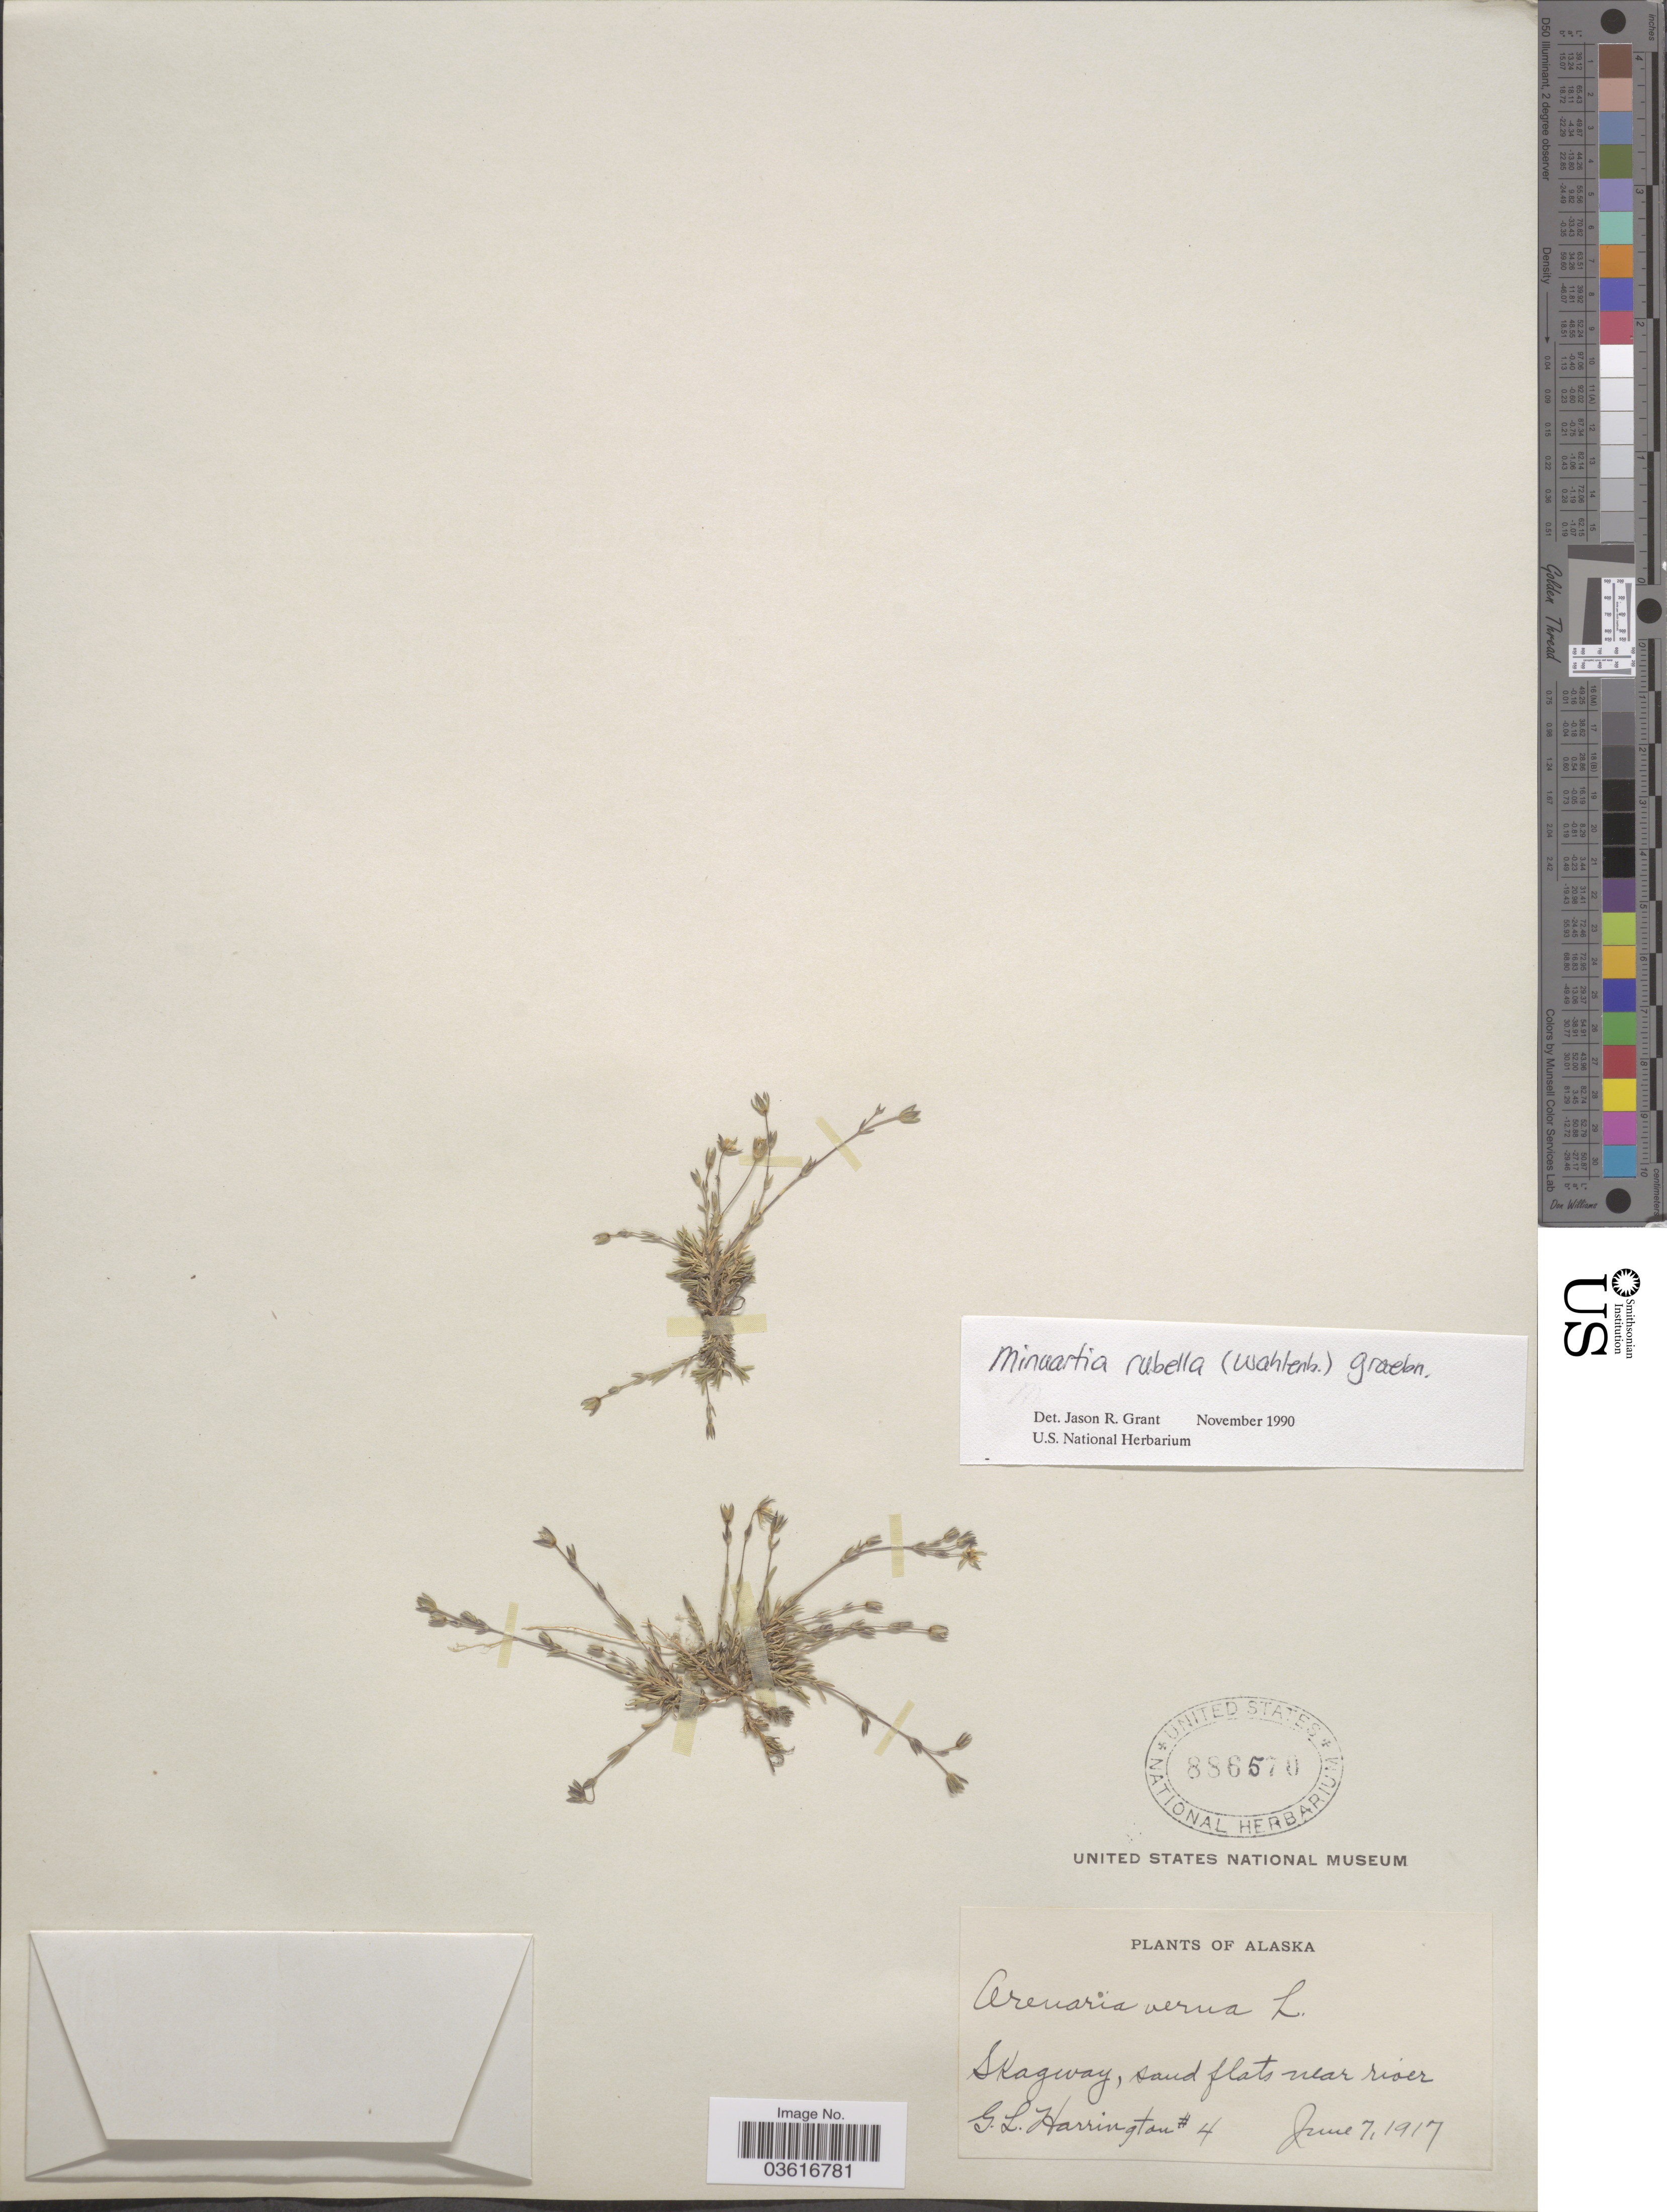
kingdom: Plantae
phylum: Tracheophyta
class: Magnoliopsida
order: Caryophyllales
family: Caryophyllaceae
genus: Minuartia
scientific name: Minuartia rubella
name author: (Wahlenb.) Hiern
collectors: G. Harrington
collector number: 4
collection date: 1917-06-07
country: United States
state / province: Alaska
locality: Skagway, sand flats near river.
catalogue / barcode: US 886570